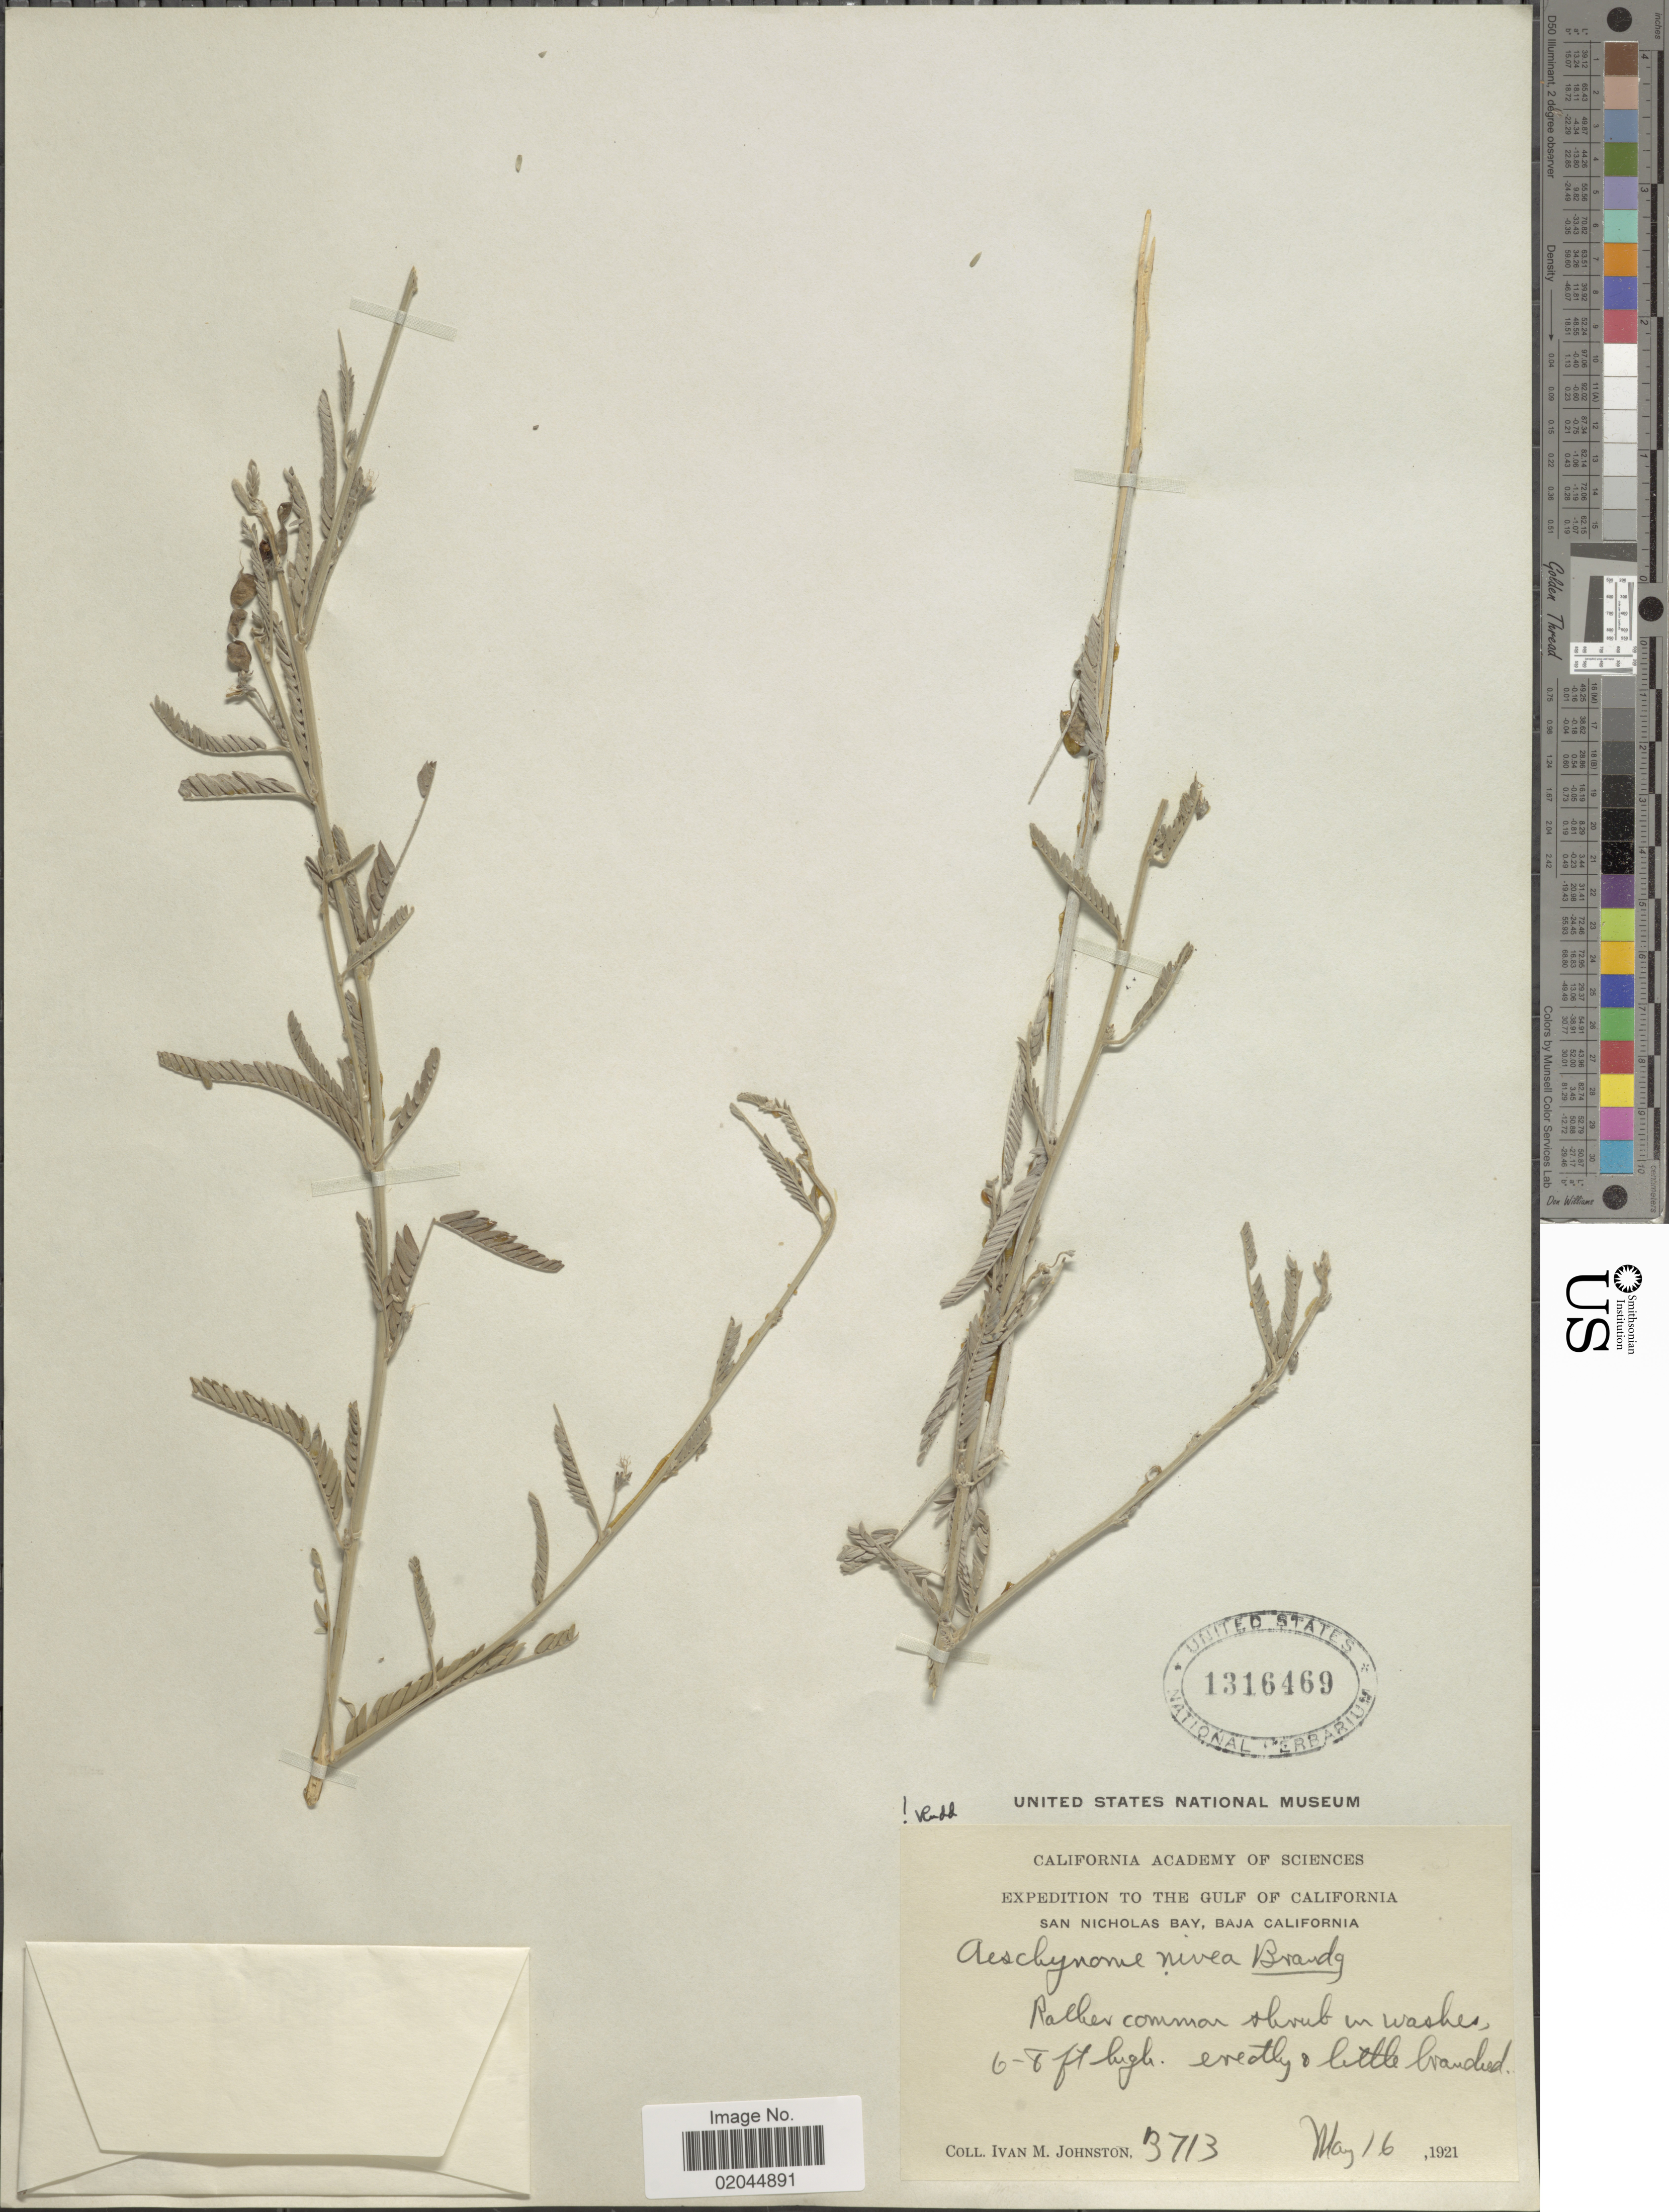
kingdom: Plantae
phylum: Tracheophyta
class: Magnoliopsida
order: Fabales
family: Fabaceae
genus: Aeschynomene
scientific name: Aeschynomene nivea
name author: Brandegee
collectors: I.M. Johnston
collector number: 3713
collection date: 1921-05-16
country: Mexico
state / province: Baja California Sur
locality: The Gulf of California, San Nicholas Bay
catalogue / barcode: US 1316469